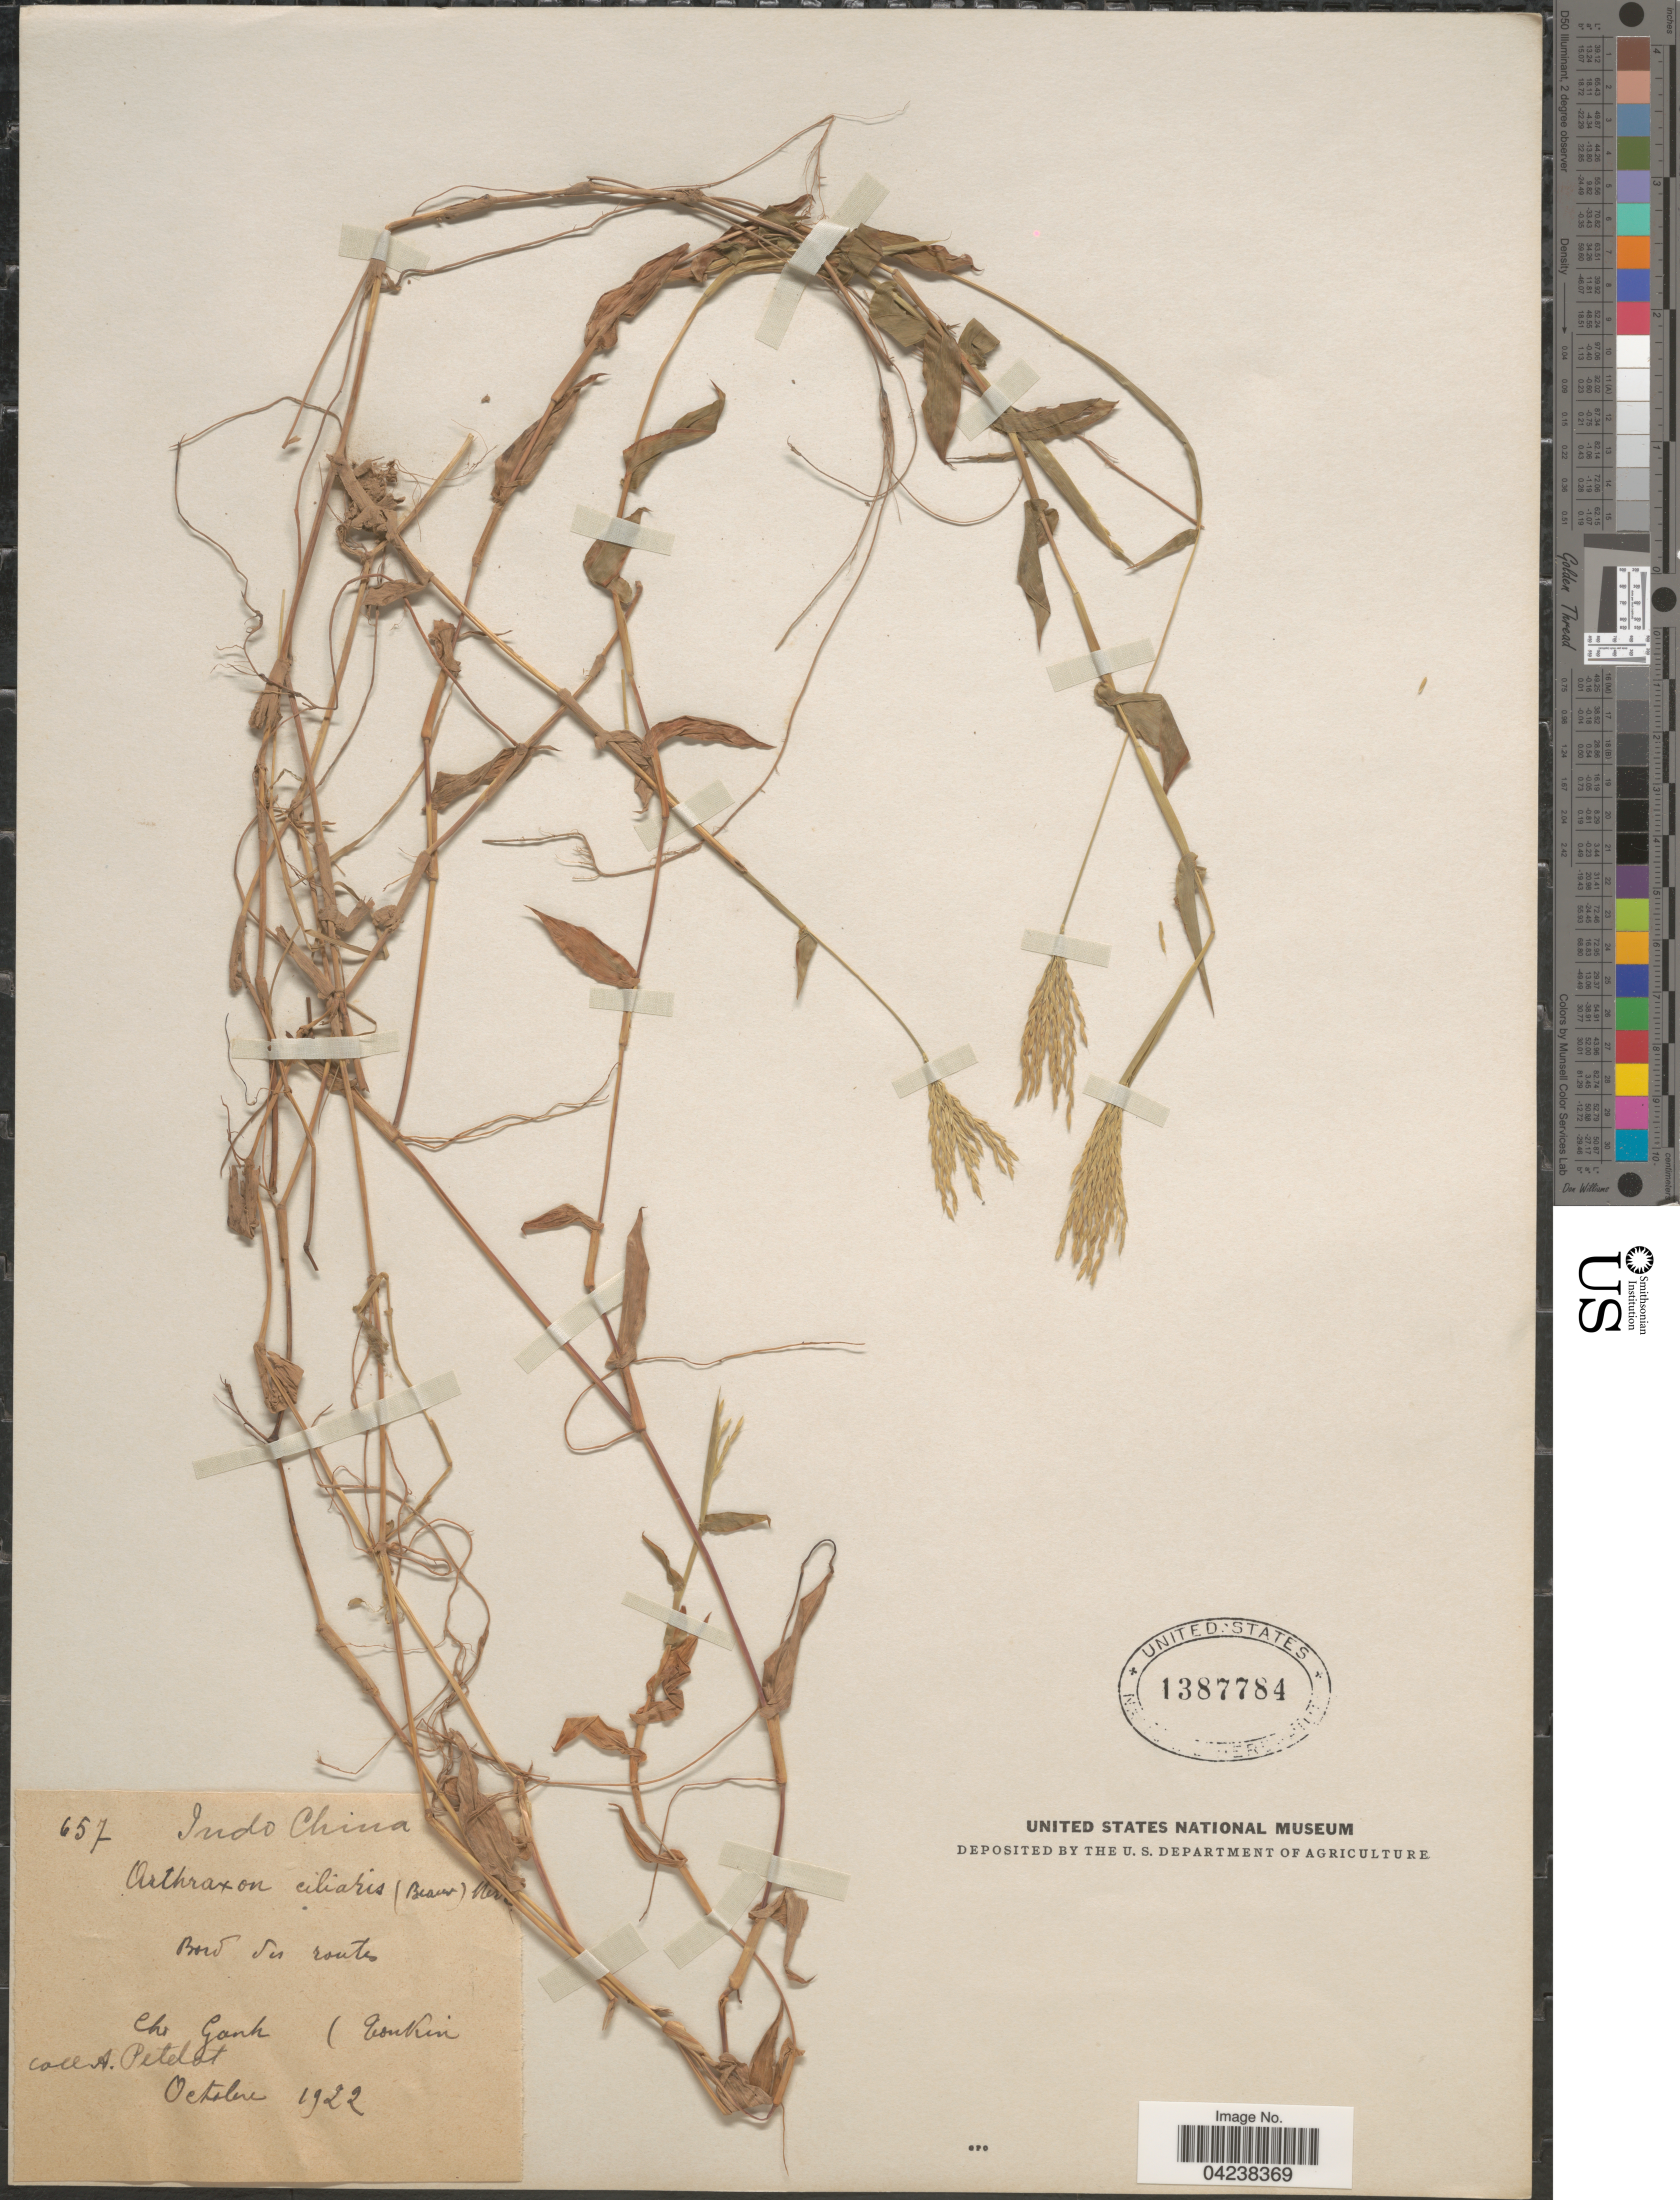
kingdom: Plantae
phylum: Tracheophyta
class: Liliopsida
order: Poales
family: Poaceae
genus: Arthraxon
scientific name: Arthraxon hispidus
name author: (Thunb.) Makino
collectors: Pételot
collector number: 657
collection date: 1922-10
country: Vietnam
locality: Indo China. Bord des routes. Cho Ganh. Tonkin.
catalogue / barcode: US 1387784